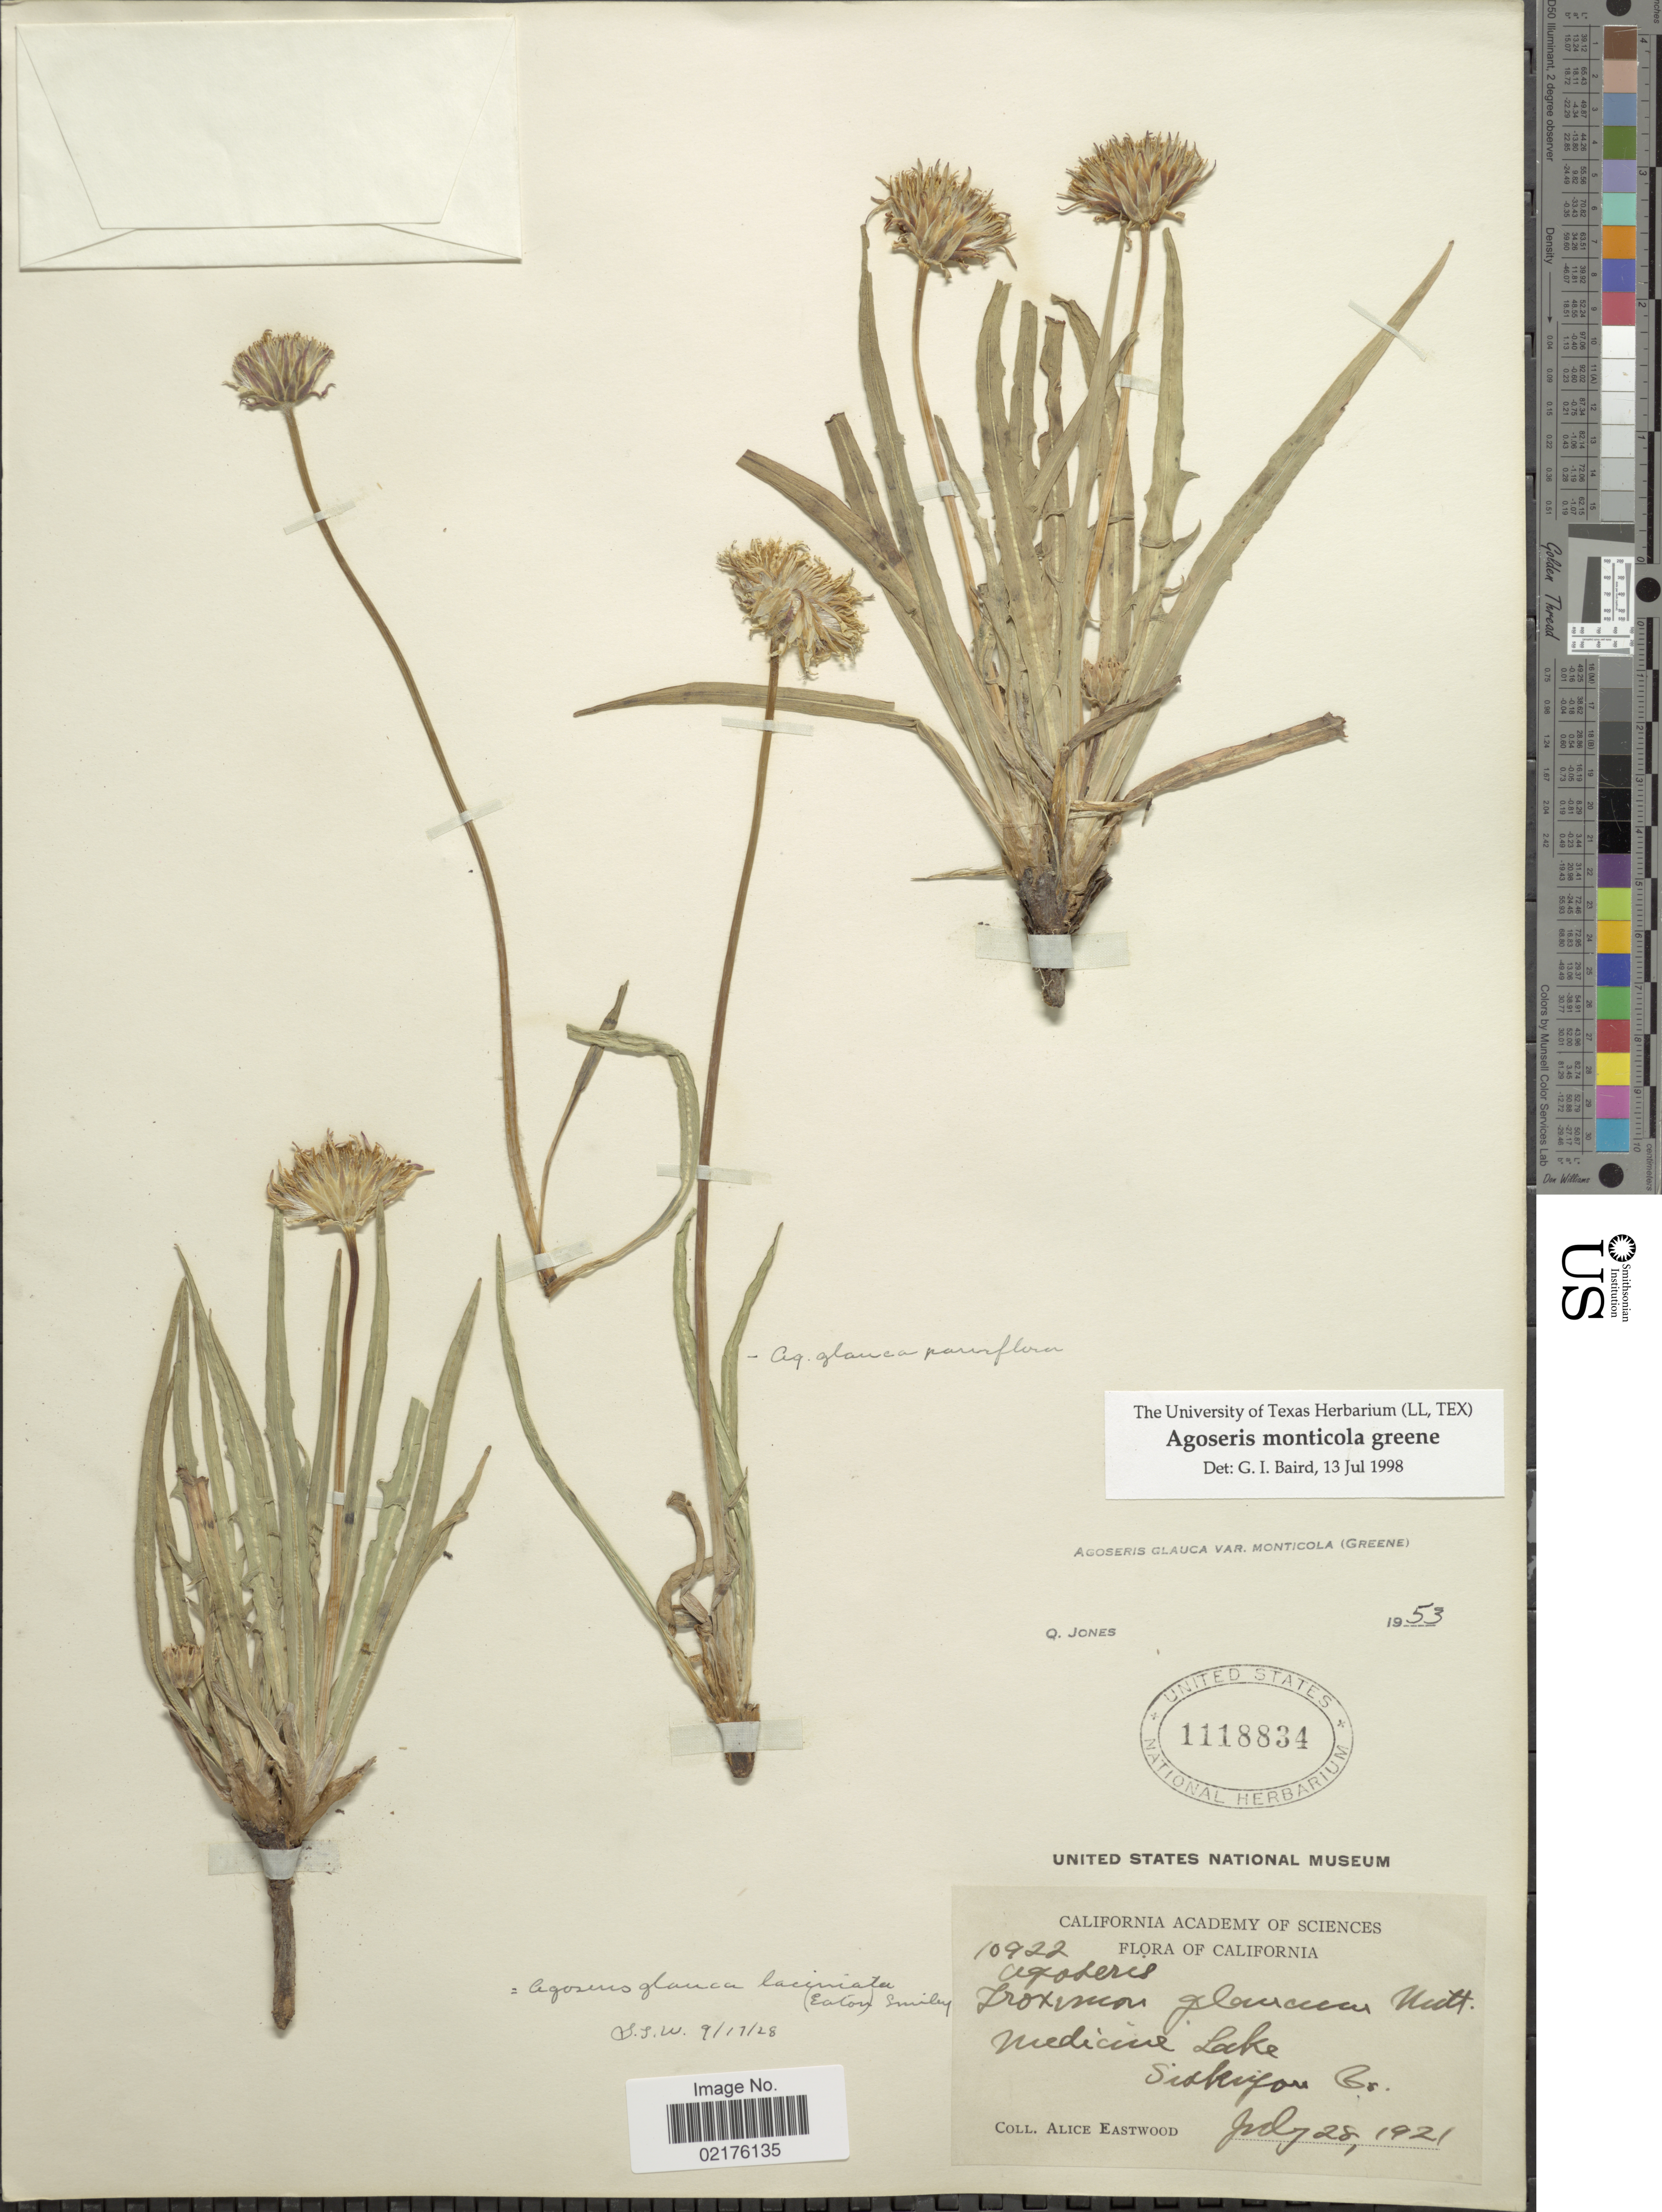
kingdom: Plantae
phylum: Tracheophyta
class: Magnoliopsida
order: Asterales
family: Asteraceae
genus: Agoseris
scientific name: Agoseris monticola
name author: Greene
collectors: A. Eastwood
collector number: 10922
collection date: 1921-07-28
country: United States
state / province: California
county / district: Siskiyou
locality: Medicine Lake, Siskiyou Co.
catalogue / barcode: US 1118834